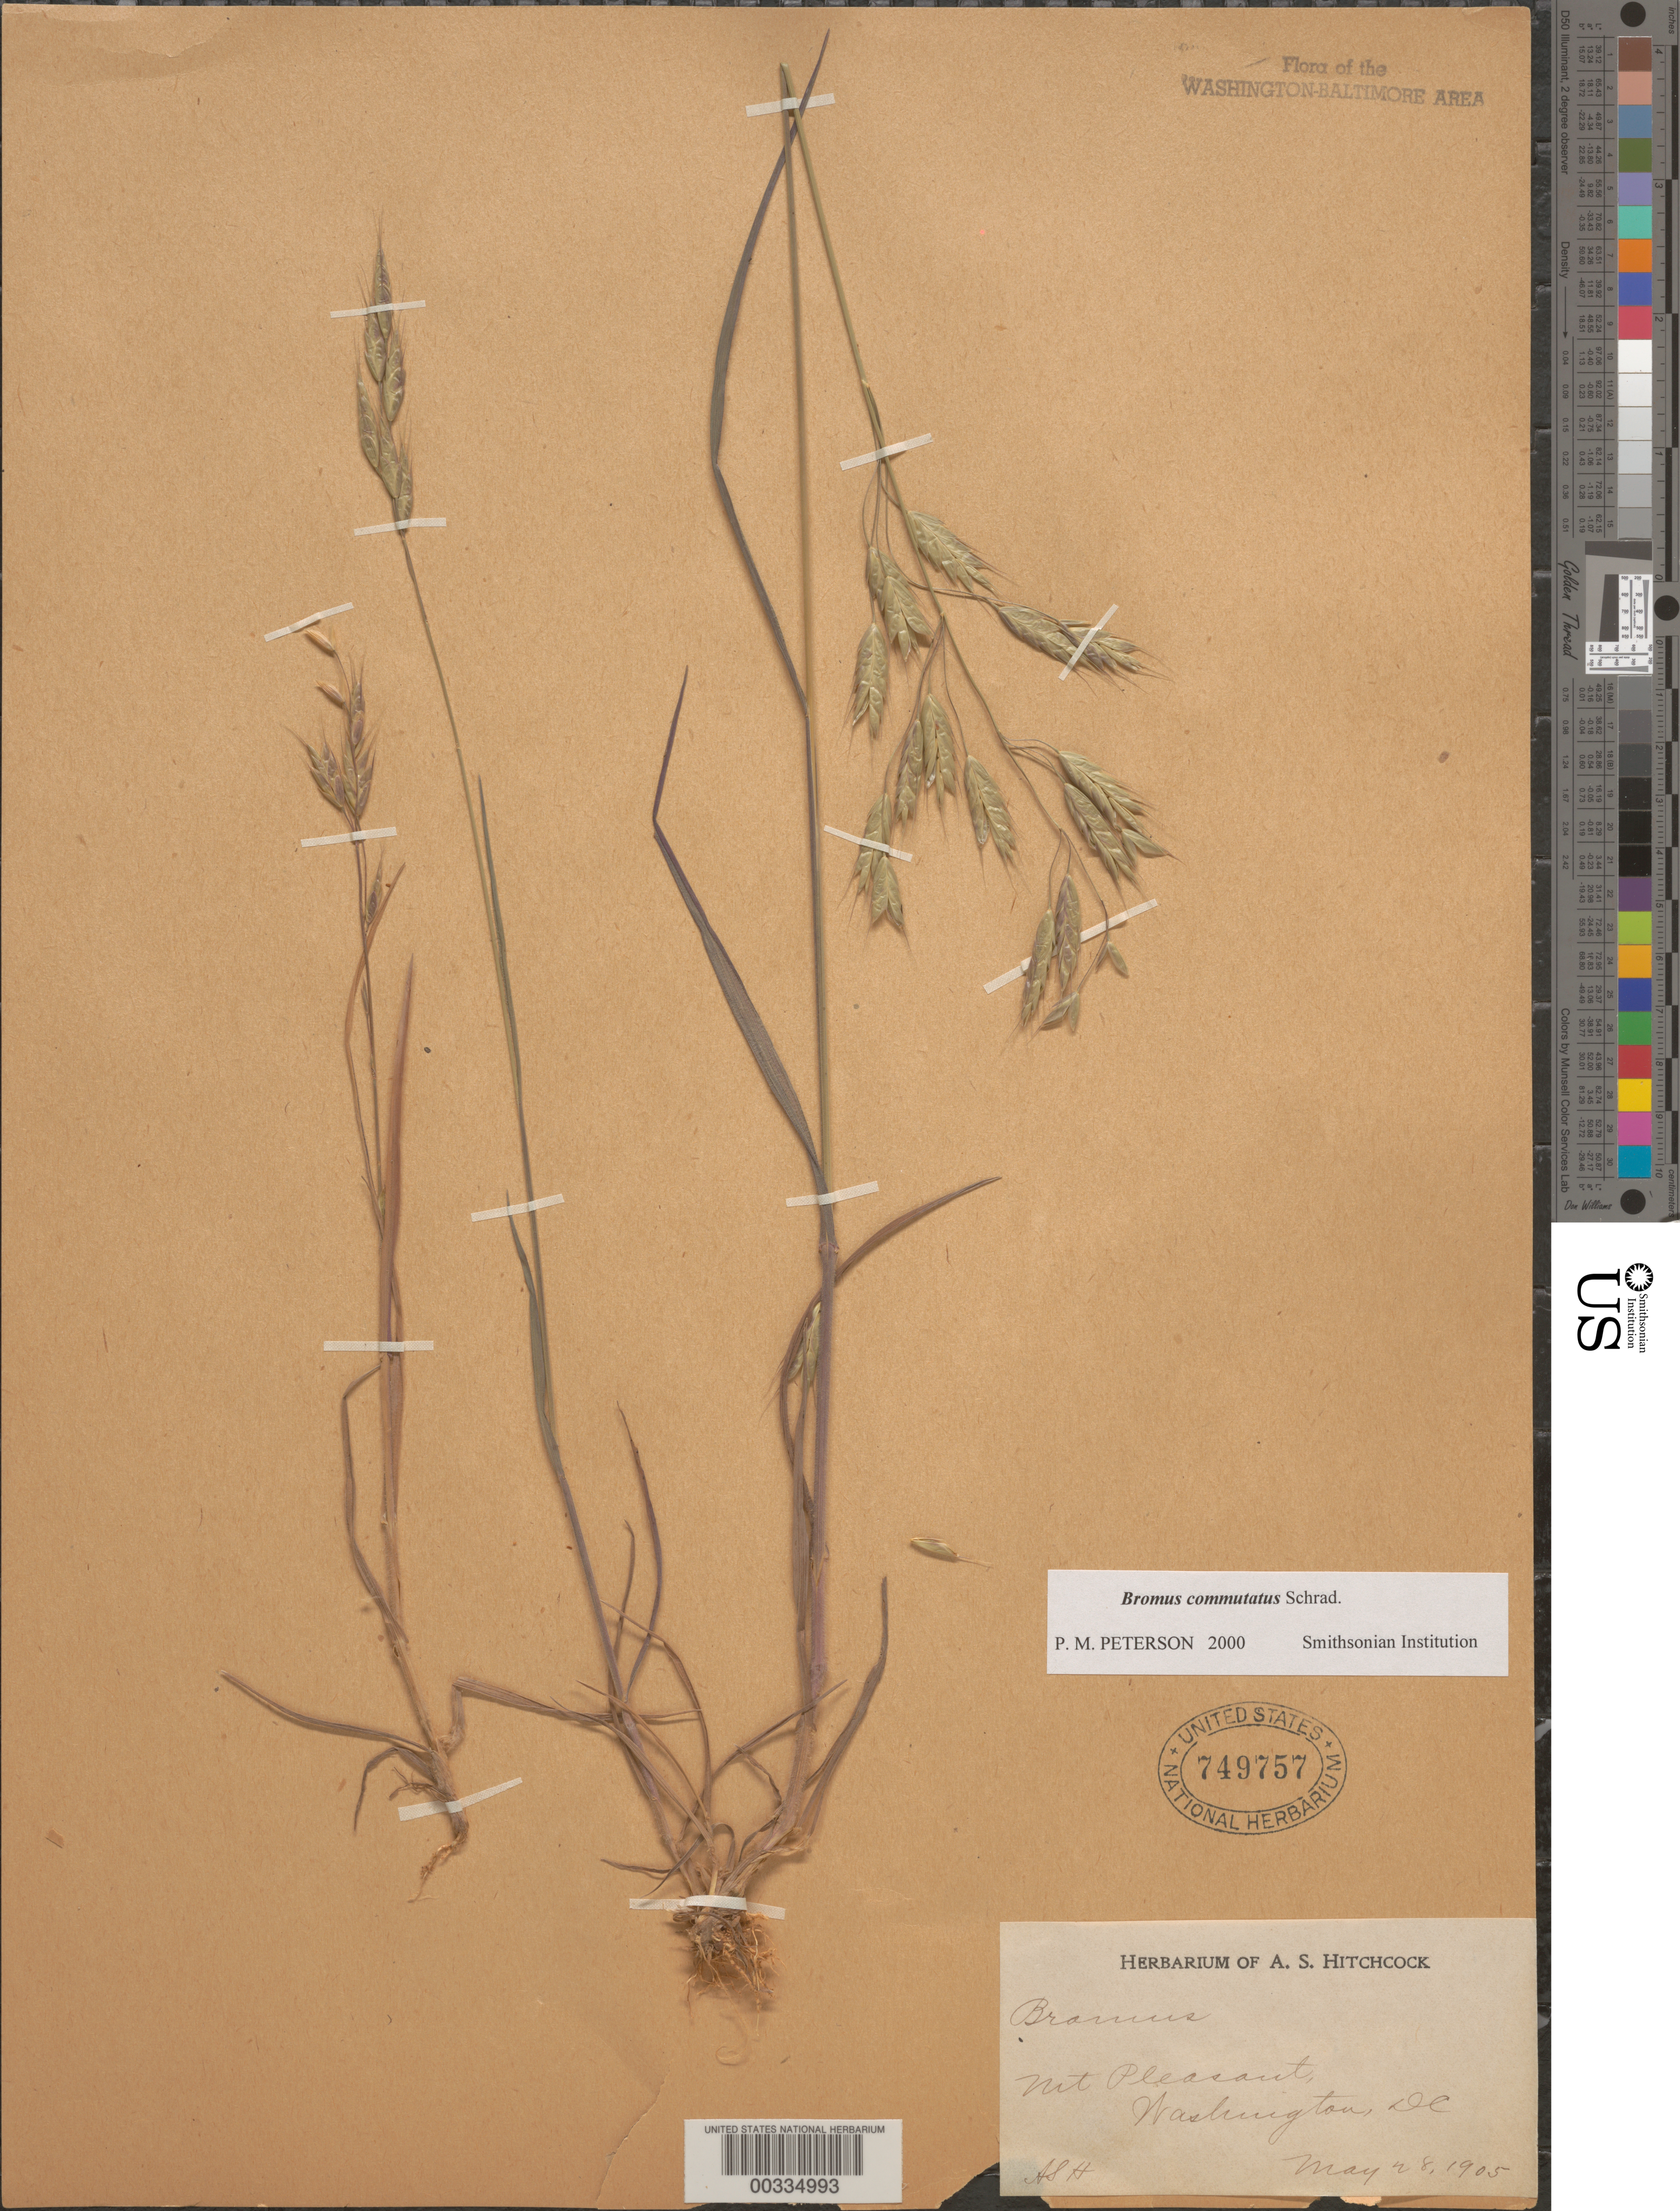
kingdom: Plantae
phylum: Tracheophyta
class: Liliopsida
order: Poales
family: Poaceae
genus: Bromus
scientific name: Bromus commutatus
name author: Schrad.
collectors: A. S. Hitchcock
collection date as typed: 28 May 1905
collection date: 1905-05-28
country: United States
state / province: District of Columbia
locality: Mount Pleasant Rock Creek Park and Vicinity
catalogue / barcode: US 749757